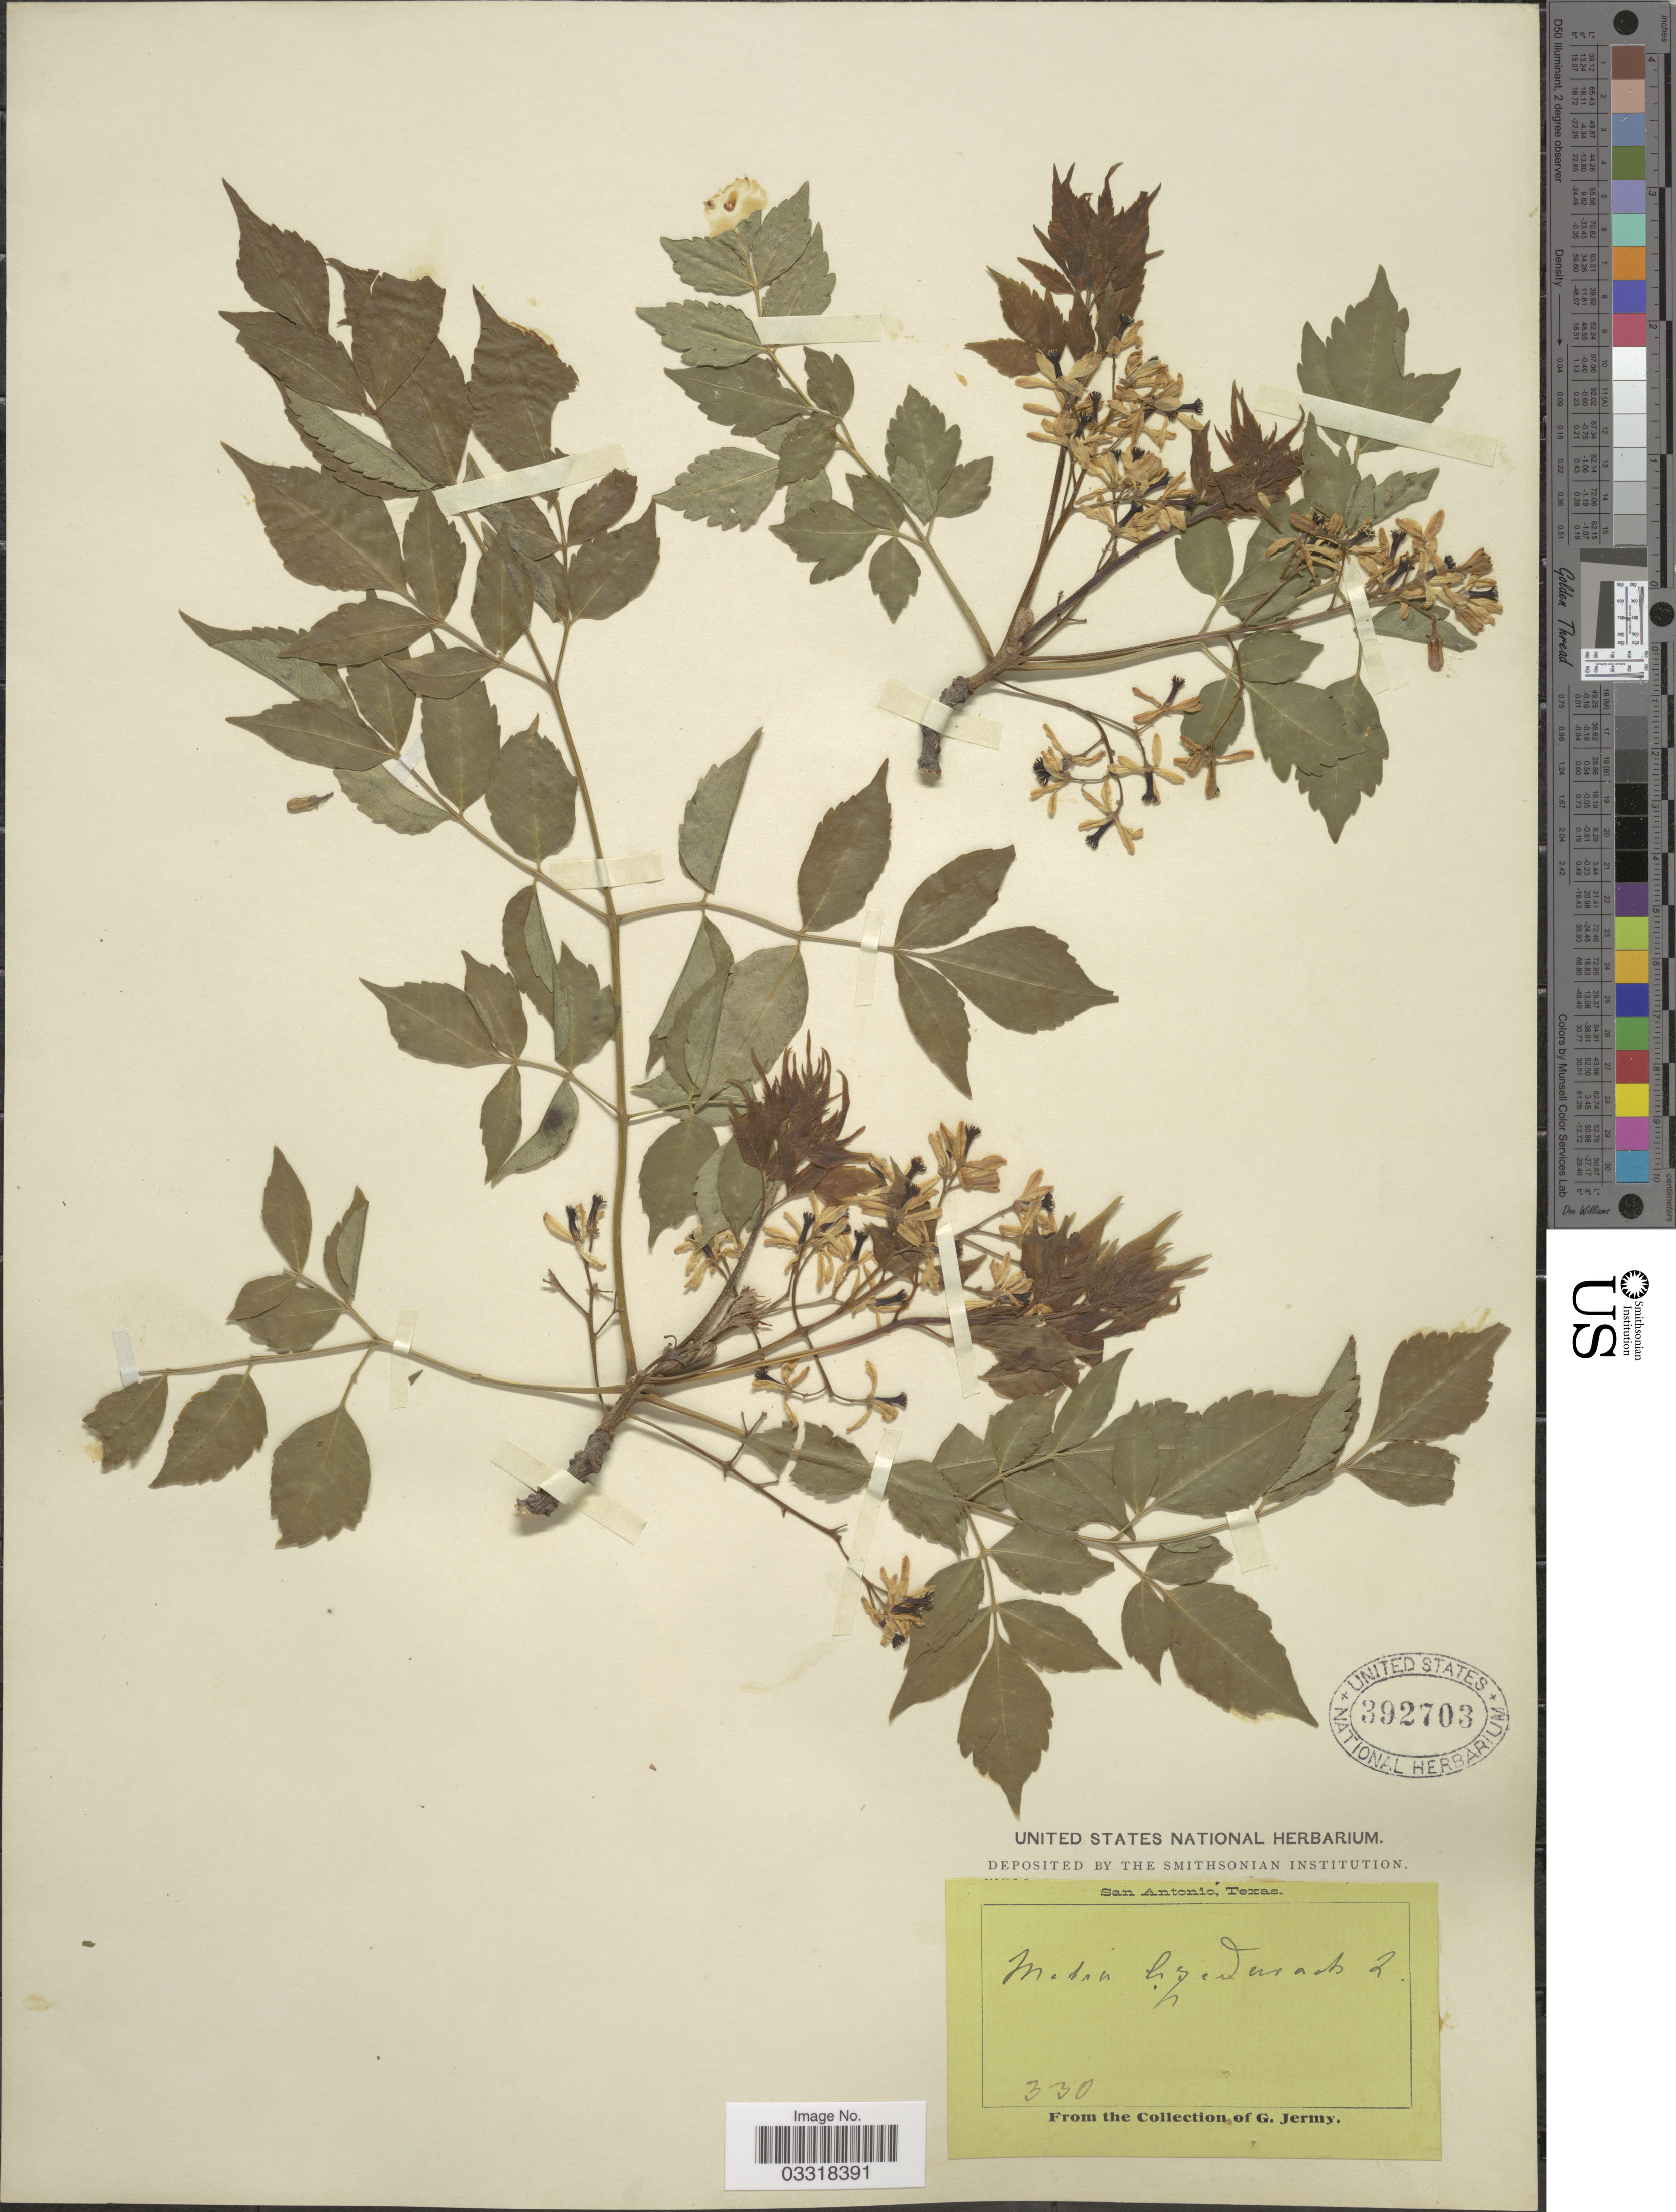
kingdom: Plantae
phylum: Tracheophyta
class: Magnoliopsida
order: Sapindales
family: Meliaceae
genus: Melia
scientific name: Melia azedarach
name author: L.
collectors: G. Jermy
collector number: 330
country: United States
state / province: Texas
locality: San Antonio.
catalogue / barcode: US 392703